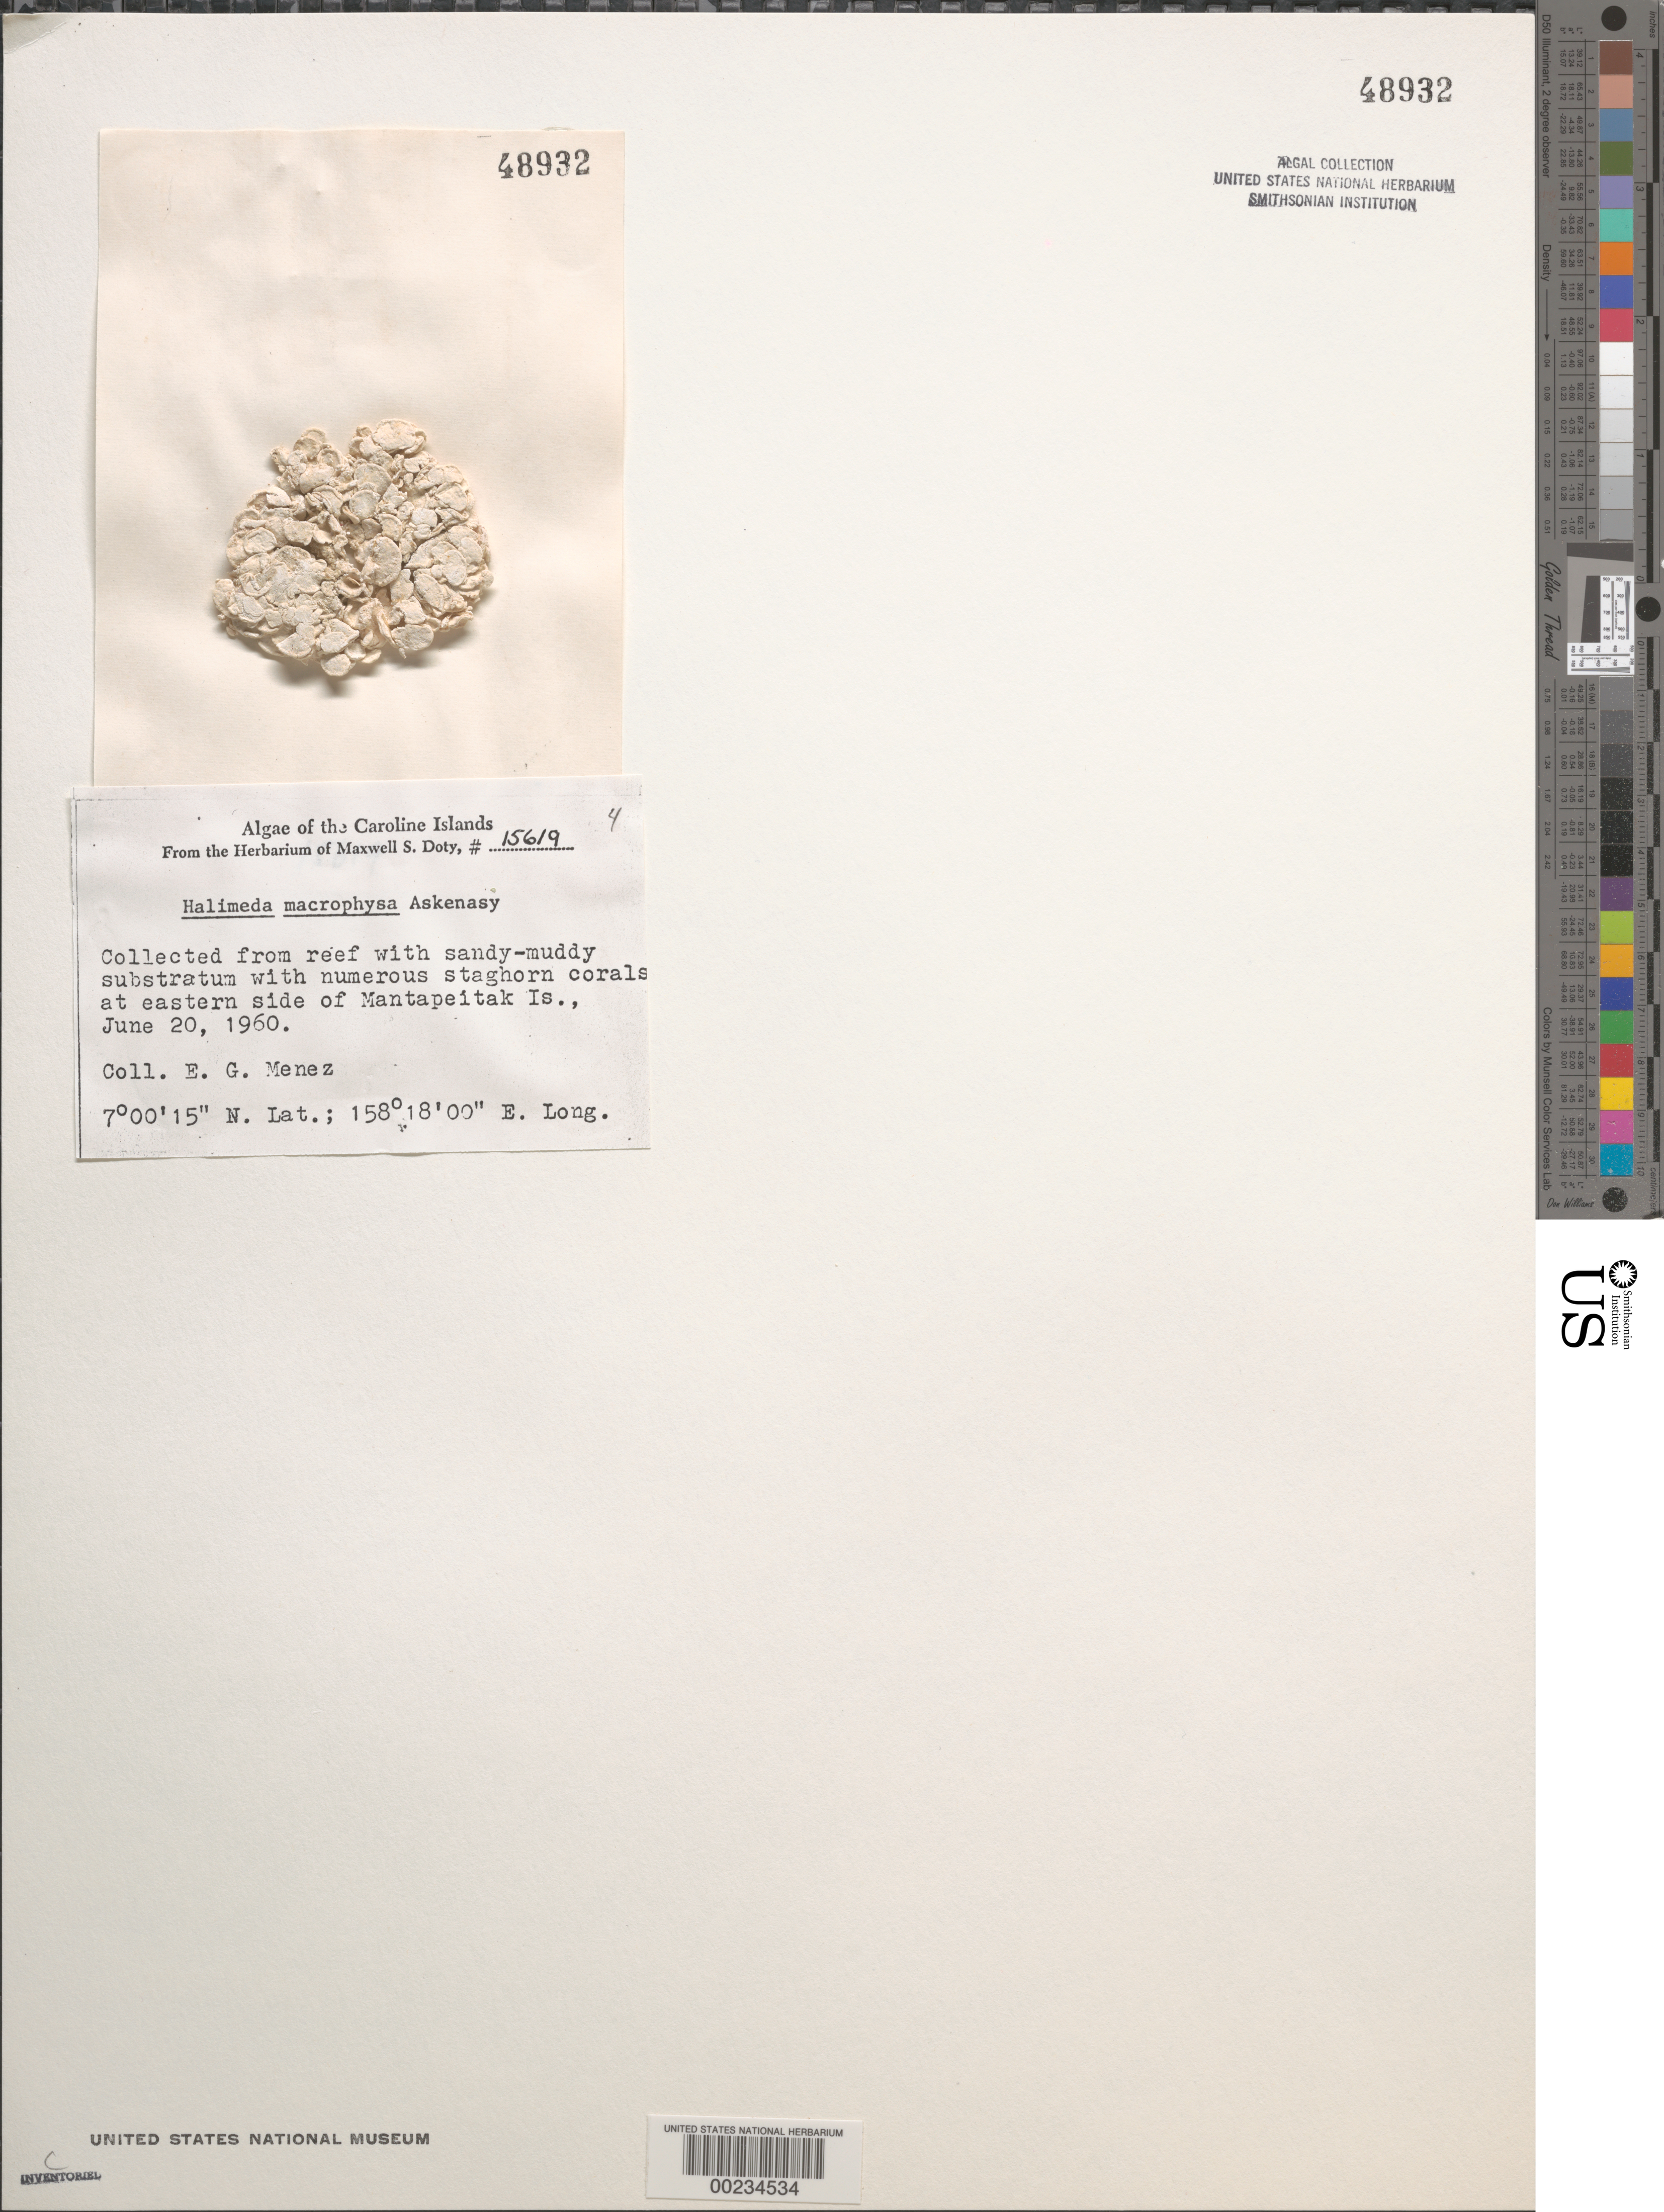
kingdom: Plantae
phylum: Chlorophyta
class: Ulvophyceae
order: Bryopsidales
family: Halimedaceae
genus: Halimeda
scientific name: Halimeda macrophysa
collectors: Meñez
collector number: MSD 15619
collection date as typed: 20 Jun 1960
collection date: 1960-06-20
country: Micronesia, Federated States of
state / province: Pohnpei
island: Mantapeitak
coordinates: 7 00' 15" N, 158 18' 00" E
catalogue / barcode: US 48932